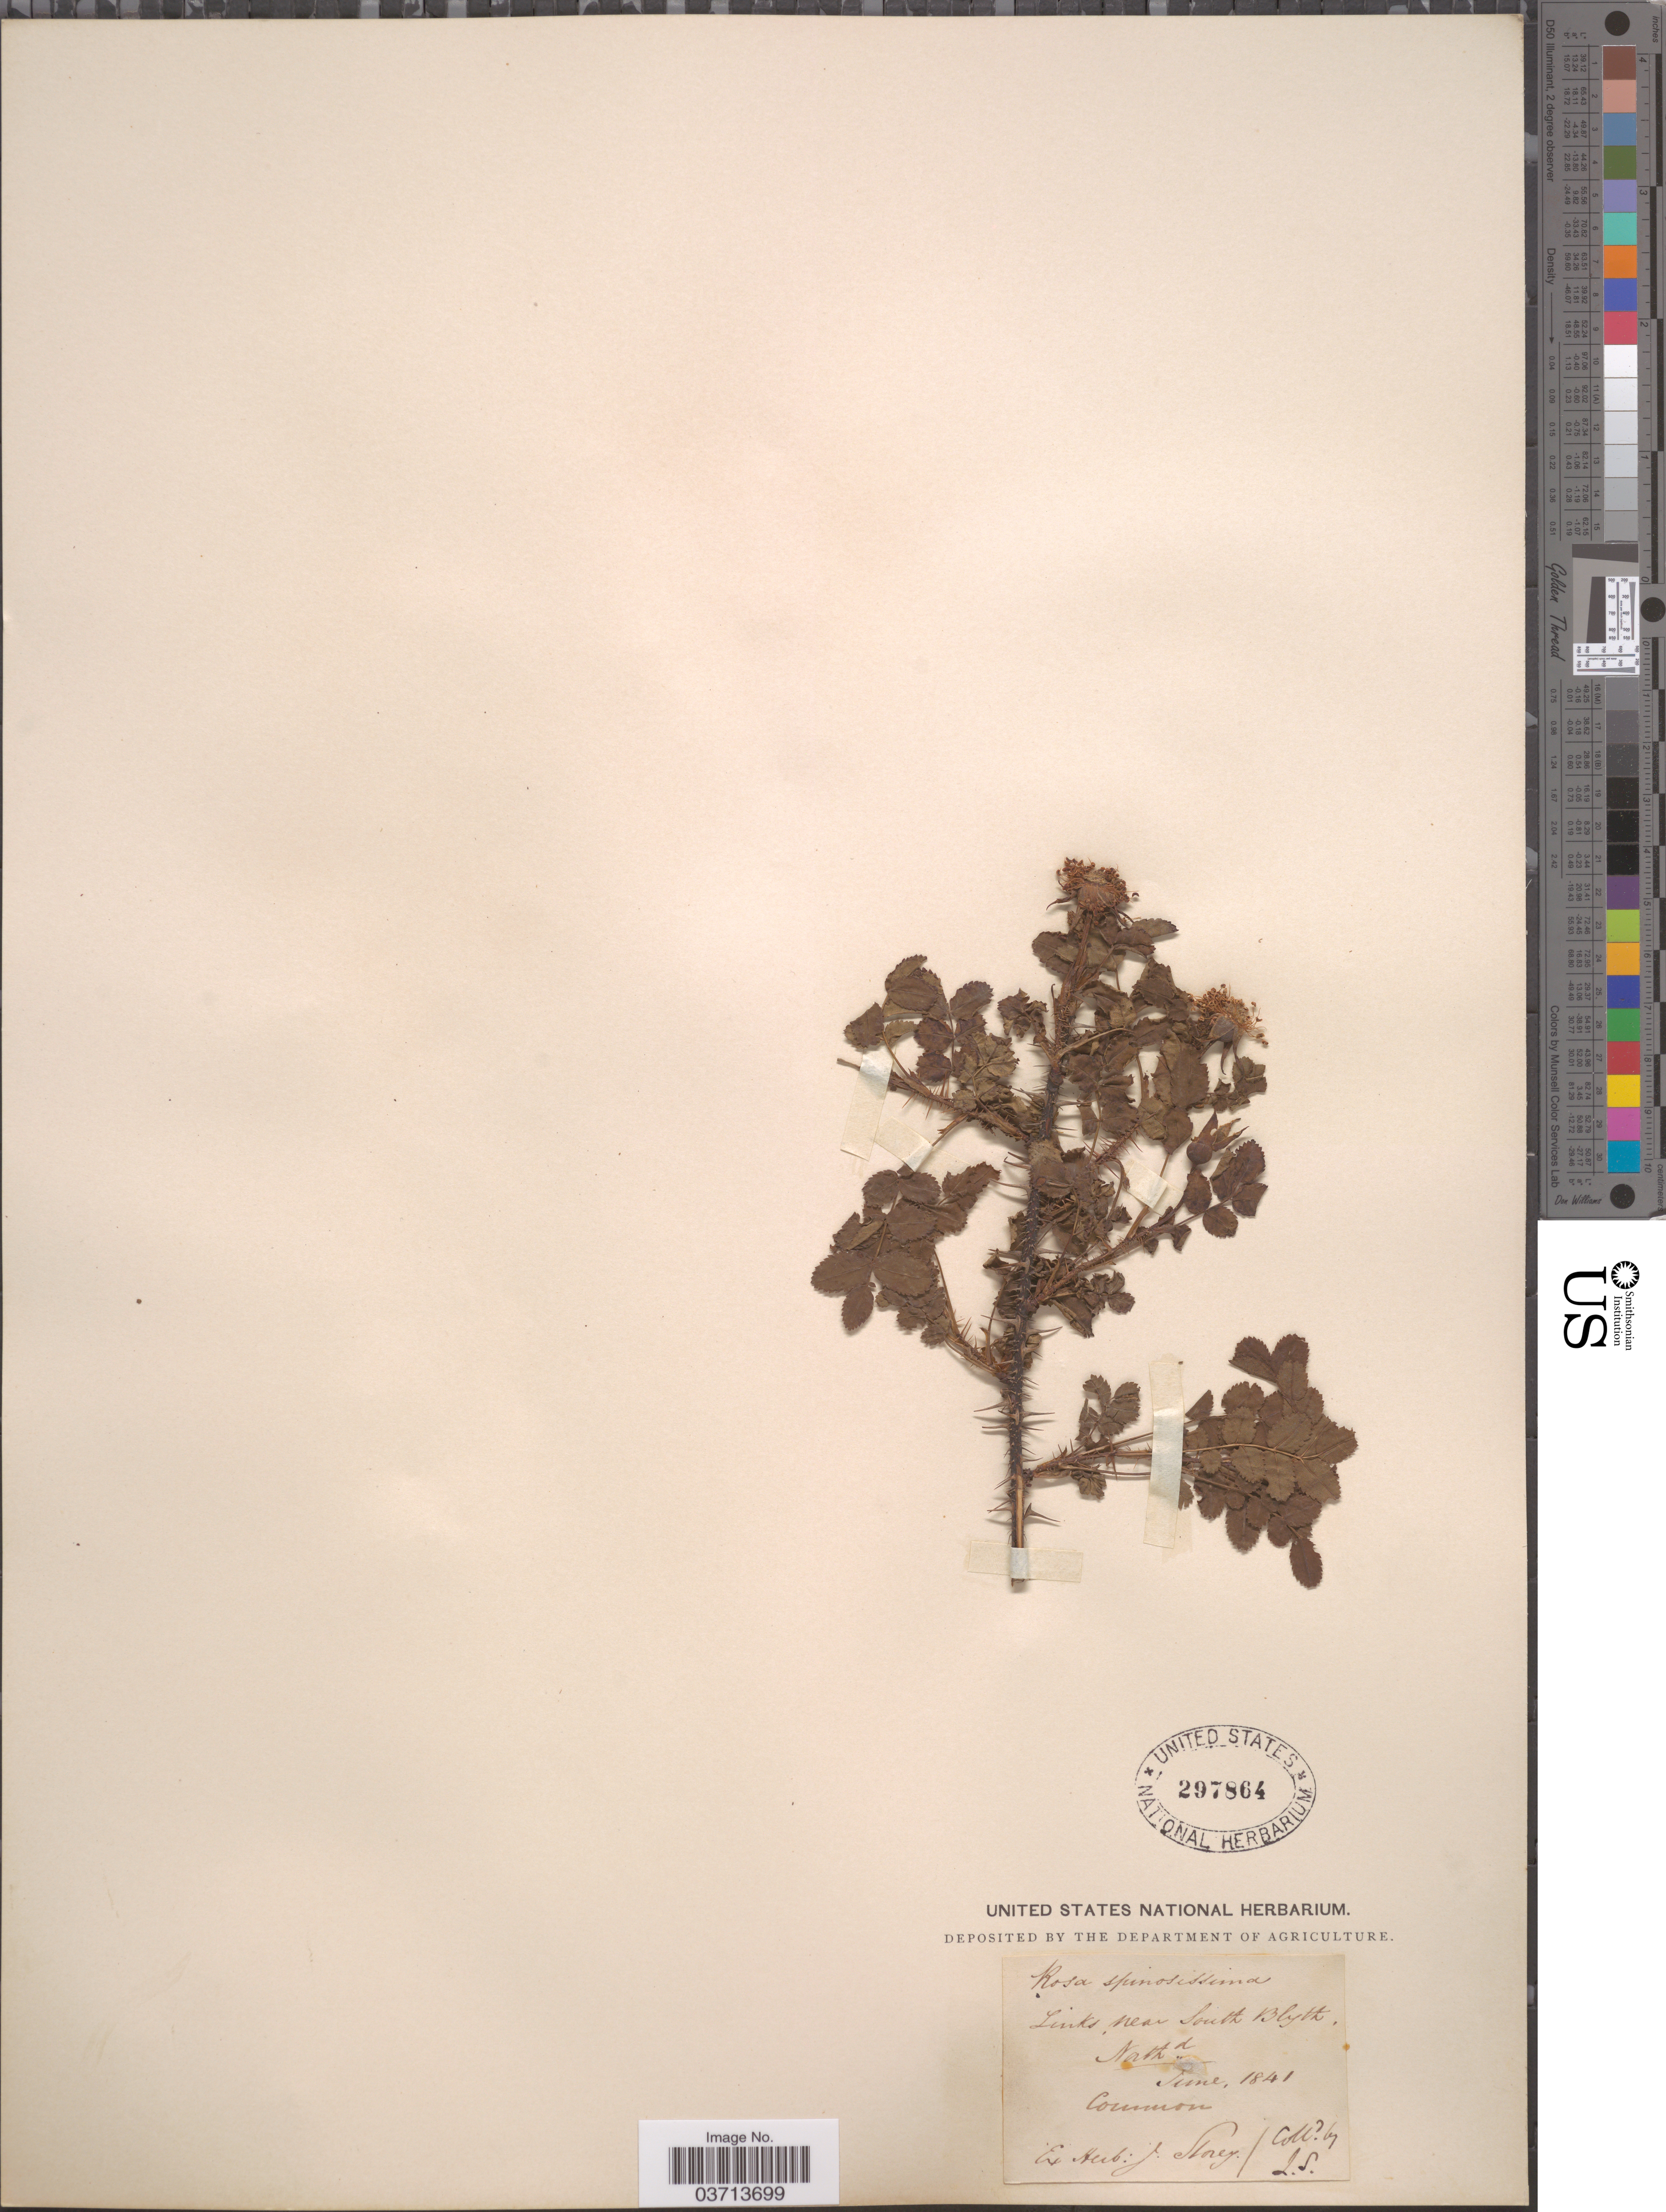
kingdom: Plantae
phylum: Tracheophyta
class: Magnoliopsida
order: Rosales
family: Rosaceae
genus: Rosa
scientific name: Rosa spinosissima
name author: L.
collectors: L. S.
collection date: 1841-06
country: United Kingdom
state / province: England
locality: Links, near South Blyth, Northd.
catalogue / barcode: US 297864